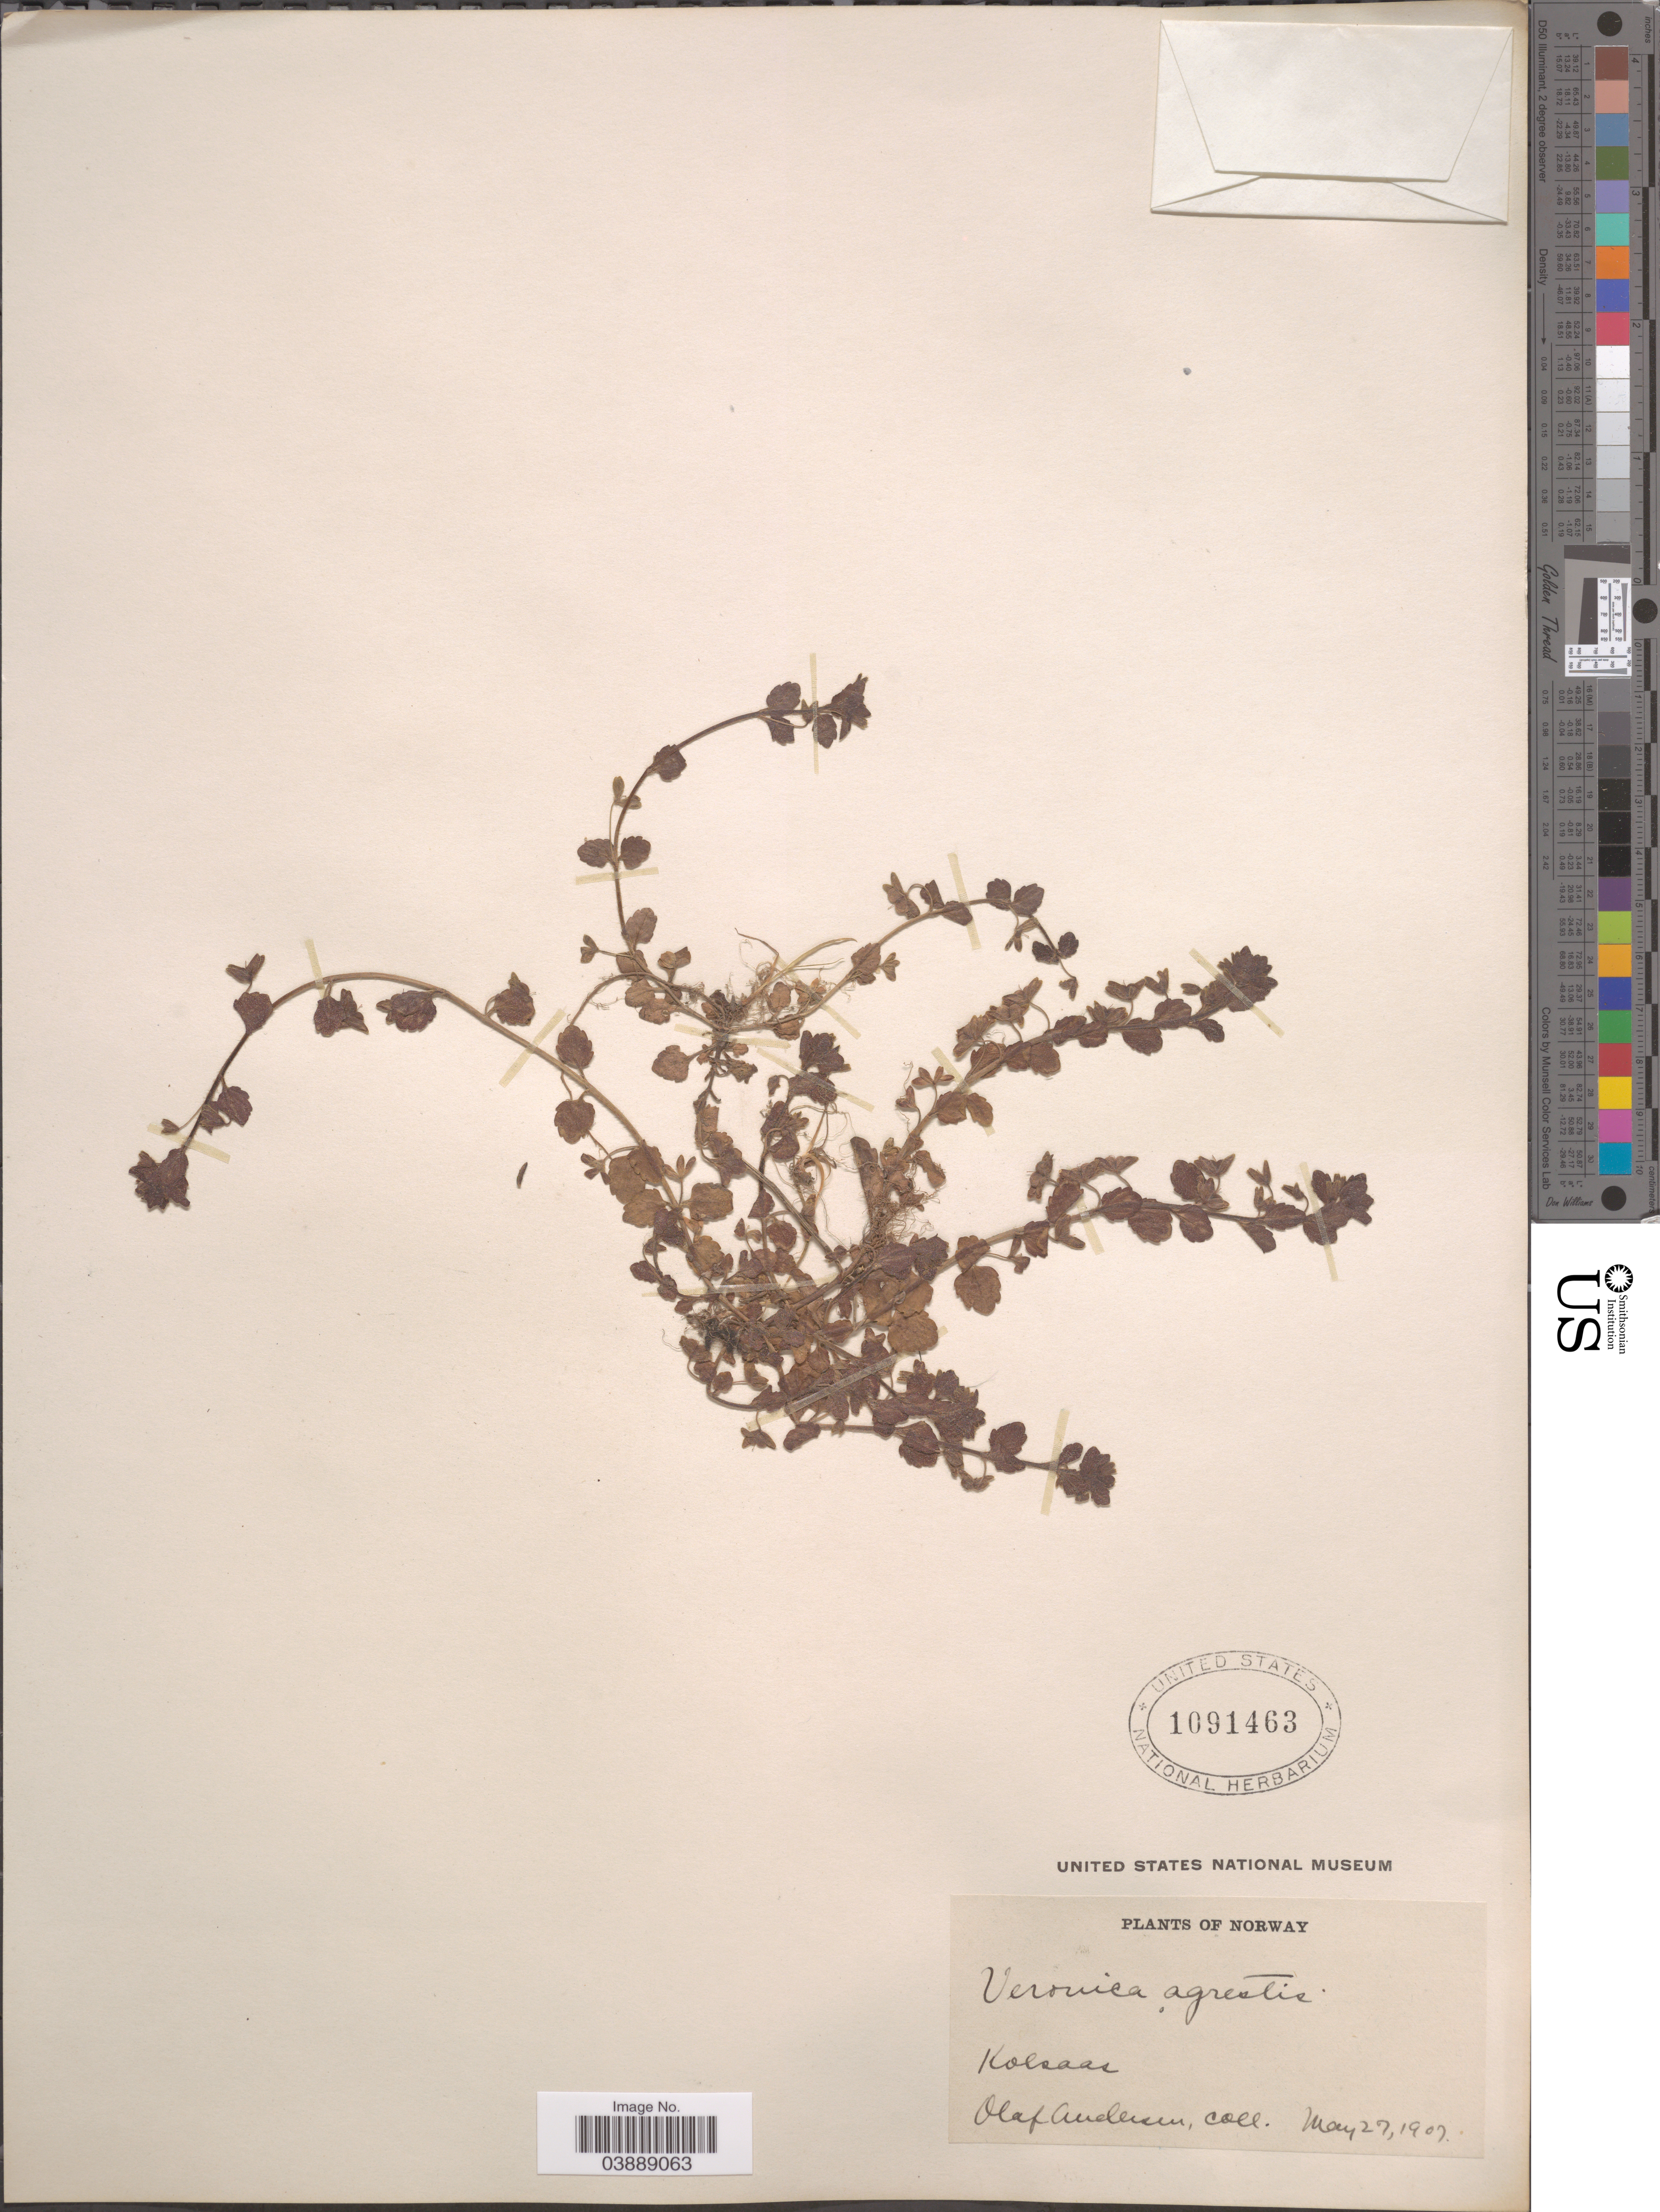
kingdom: Plantae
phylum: Tracheophyta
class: Magnoliopsida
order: Lamiales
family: Plantaginaceae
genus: Veronica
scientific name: Veronica agrestis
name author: L.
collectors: O. Andersen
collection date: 1907-05-27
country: Norway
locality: Kolsaas.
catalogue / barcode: US 1091463